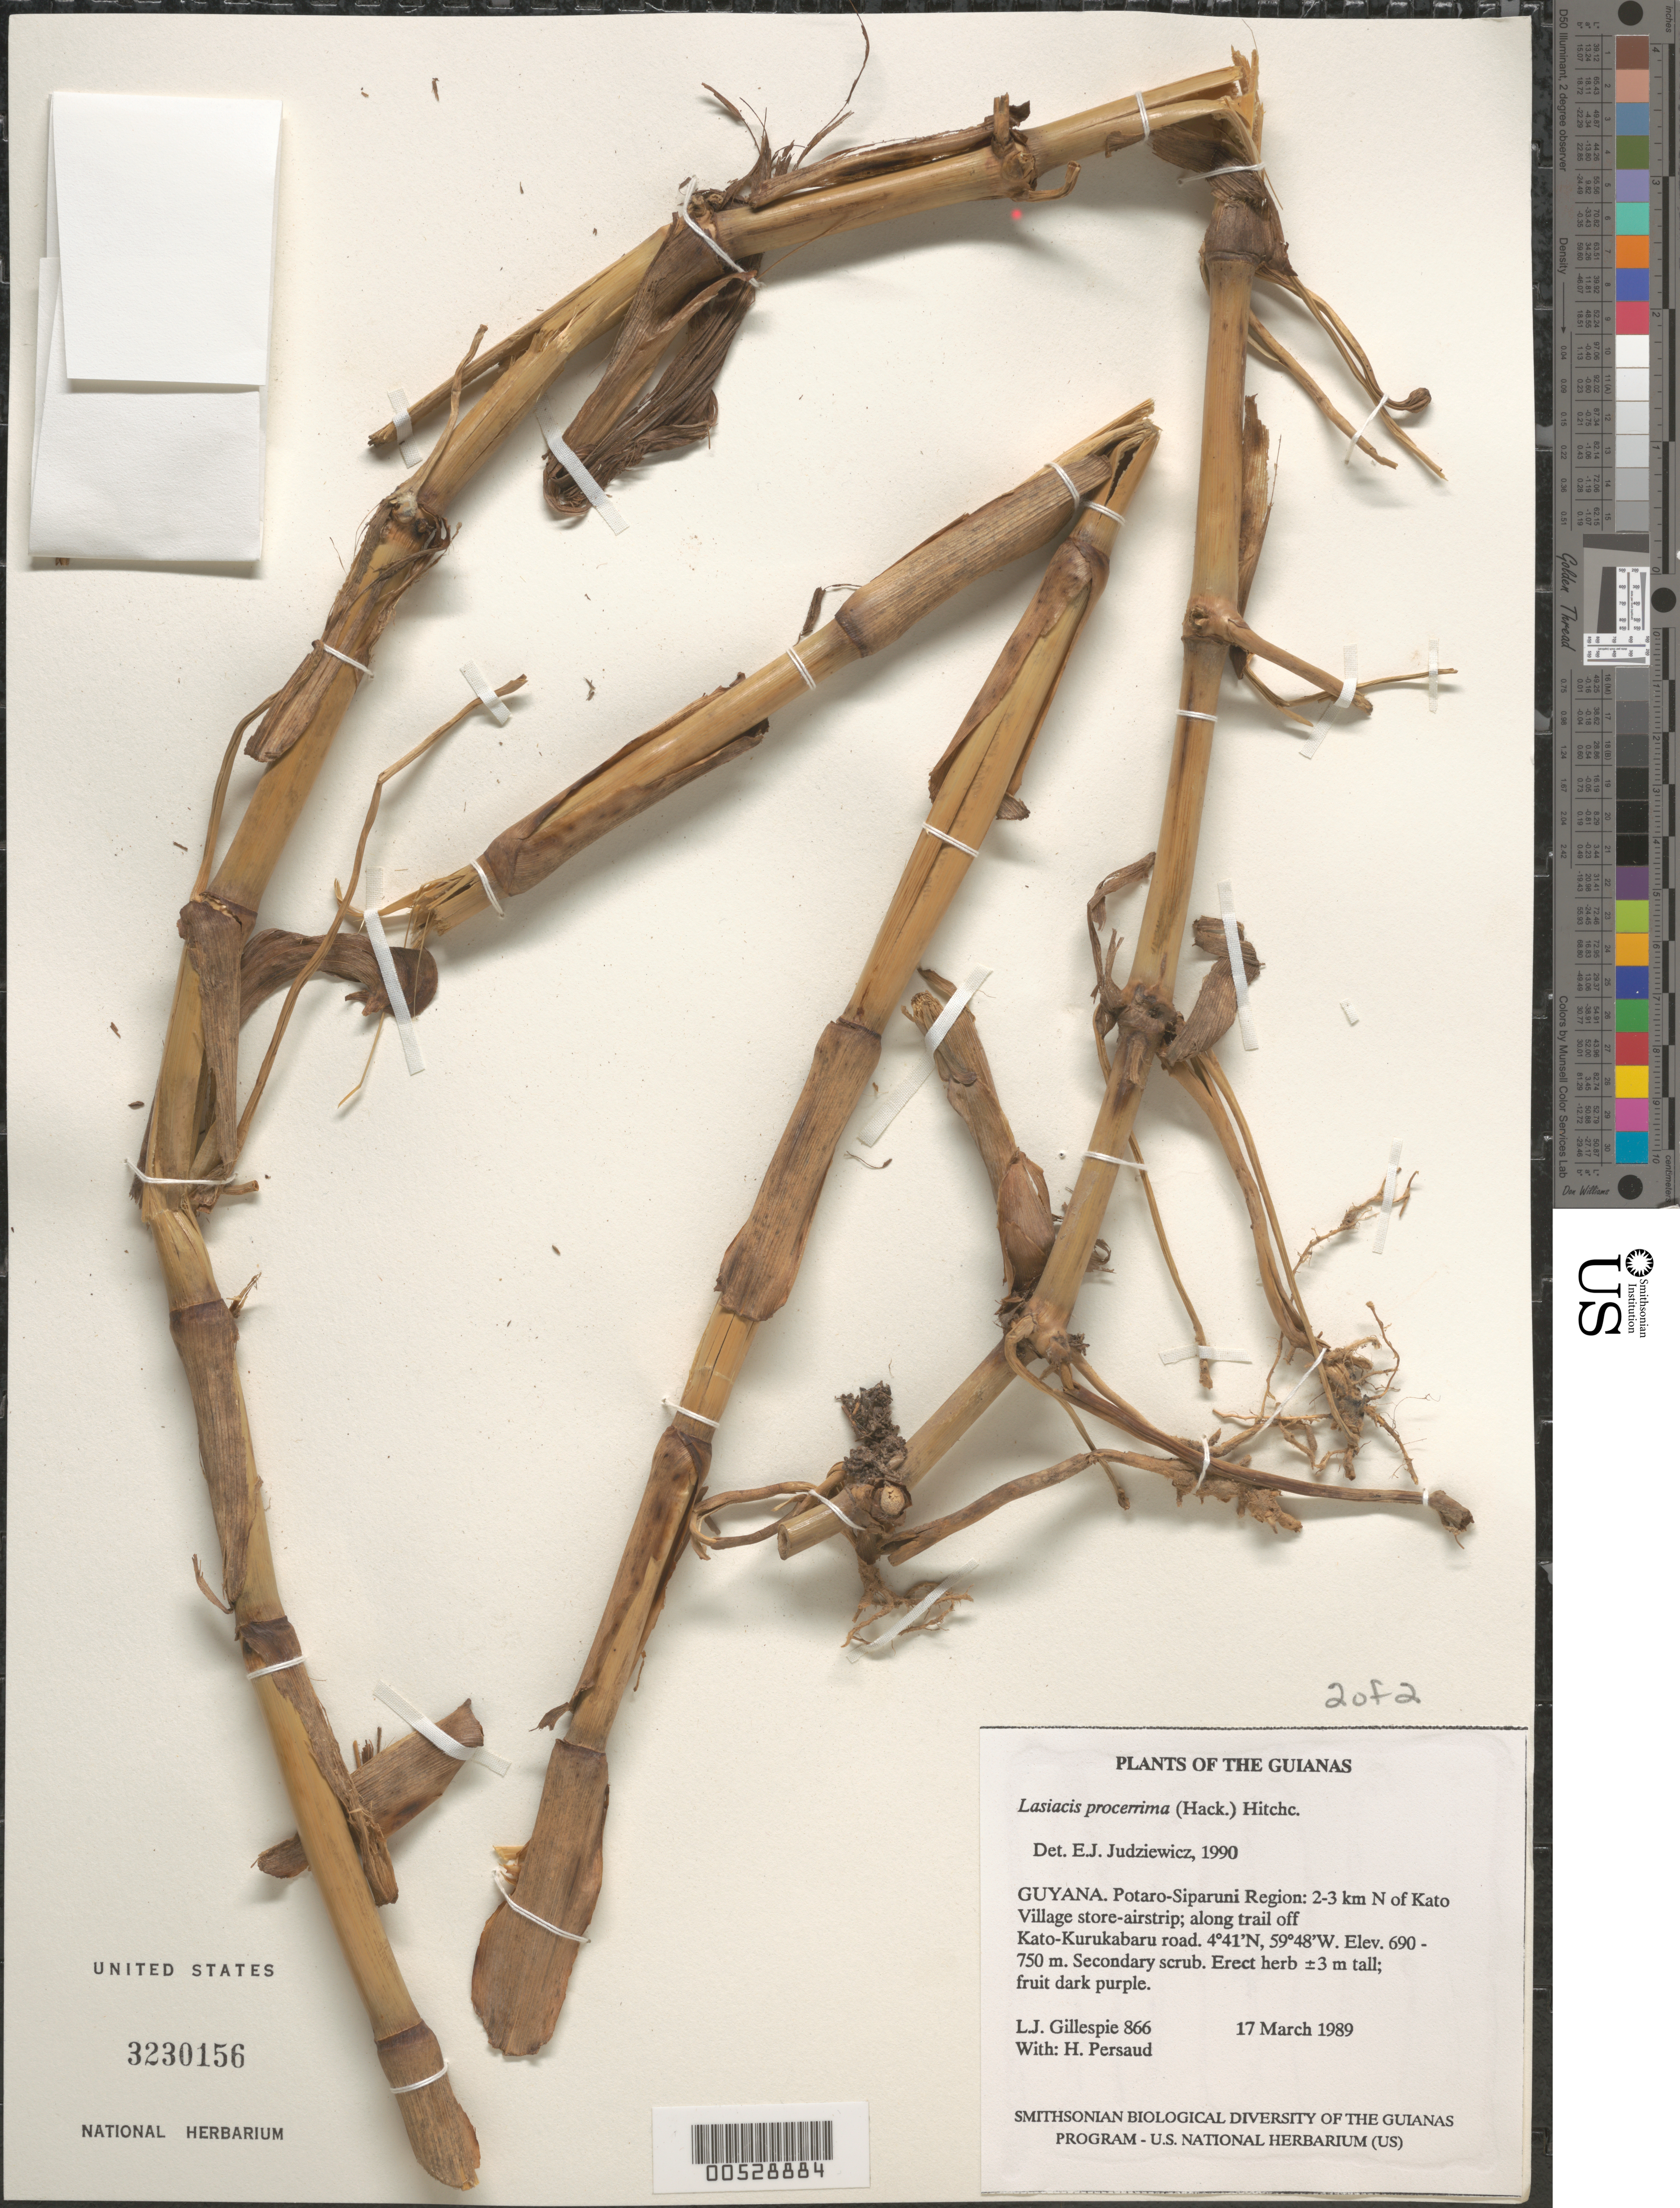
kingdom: Plantae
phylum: Tracheophyta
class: Liliopsida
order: Poales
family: Poaceae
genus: Lasiacis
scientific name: Lasiacis procerrima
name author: (Hack.) Hitchc.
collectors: L. J. Gillespie & H. Persaud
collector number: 866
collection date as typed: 18 March 1989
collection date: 1989-03-18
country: Guyana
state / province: Potaro-Siparuni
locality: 1-2 km N of Kato Village store-airstrip; along trail off Kato-Kurukabaru road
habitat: Secondary scrub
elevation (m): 690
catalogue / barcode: US 3230156